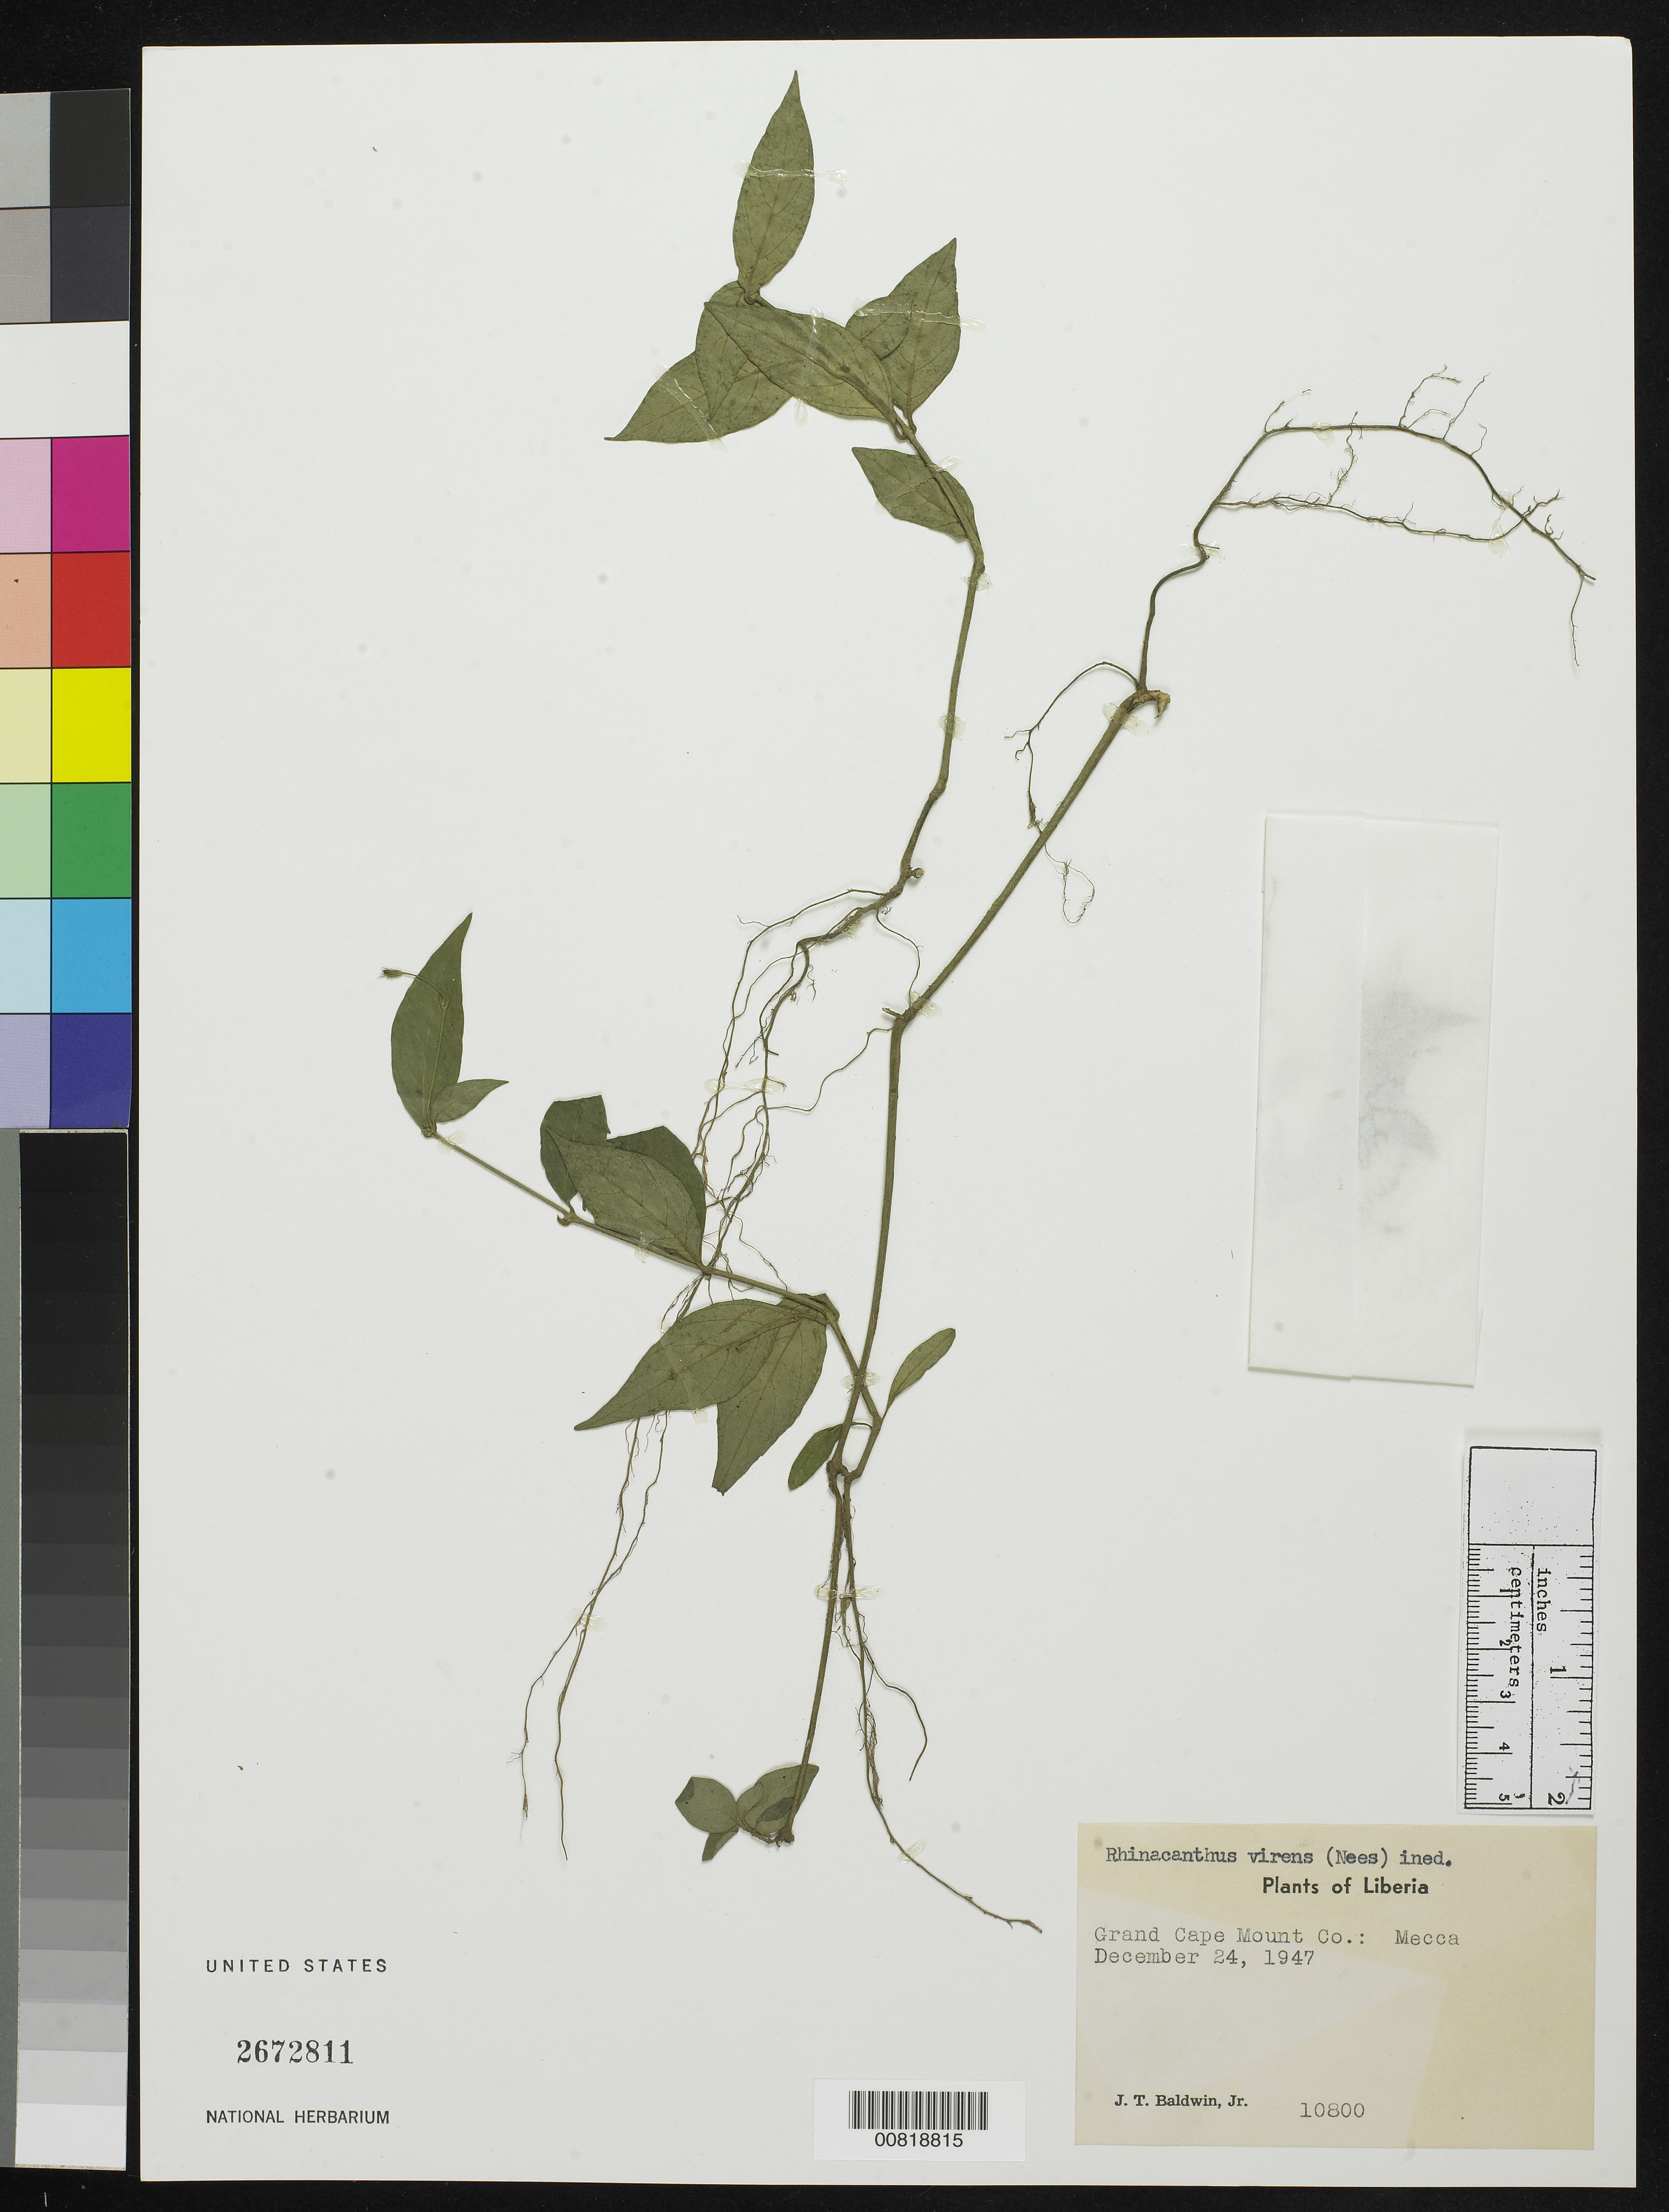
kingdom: Plantae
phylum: Tracheophyta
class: Magnoliopsida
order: Lamiales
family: Acanthaceae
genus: Rhinacanthus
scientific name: Rhinacanthus virens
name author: (Nees) Milne-Redh.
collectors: J. T. Baldwin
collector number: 10800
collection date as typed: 24 Dec 1947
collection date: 1947-12-24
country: Liberia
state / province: Grand Cape Mount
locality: Mecca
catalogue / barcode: US 2672811